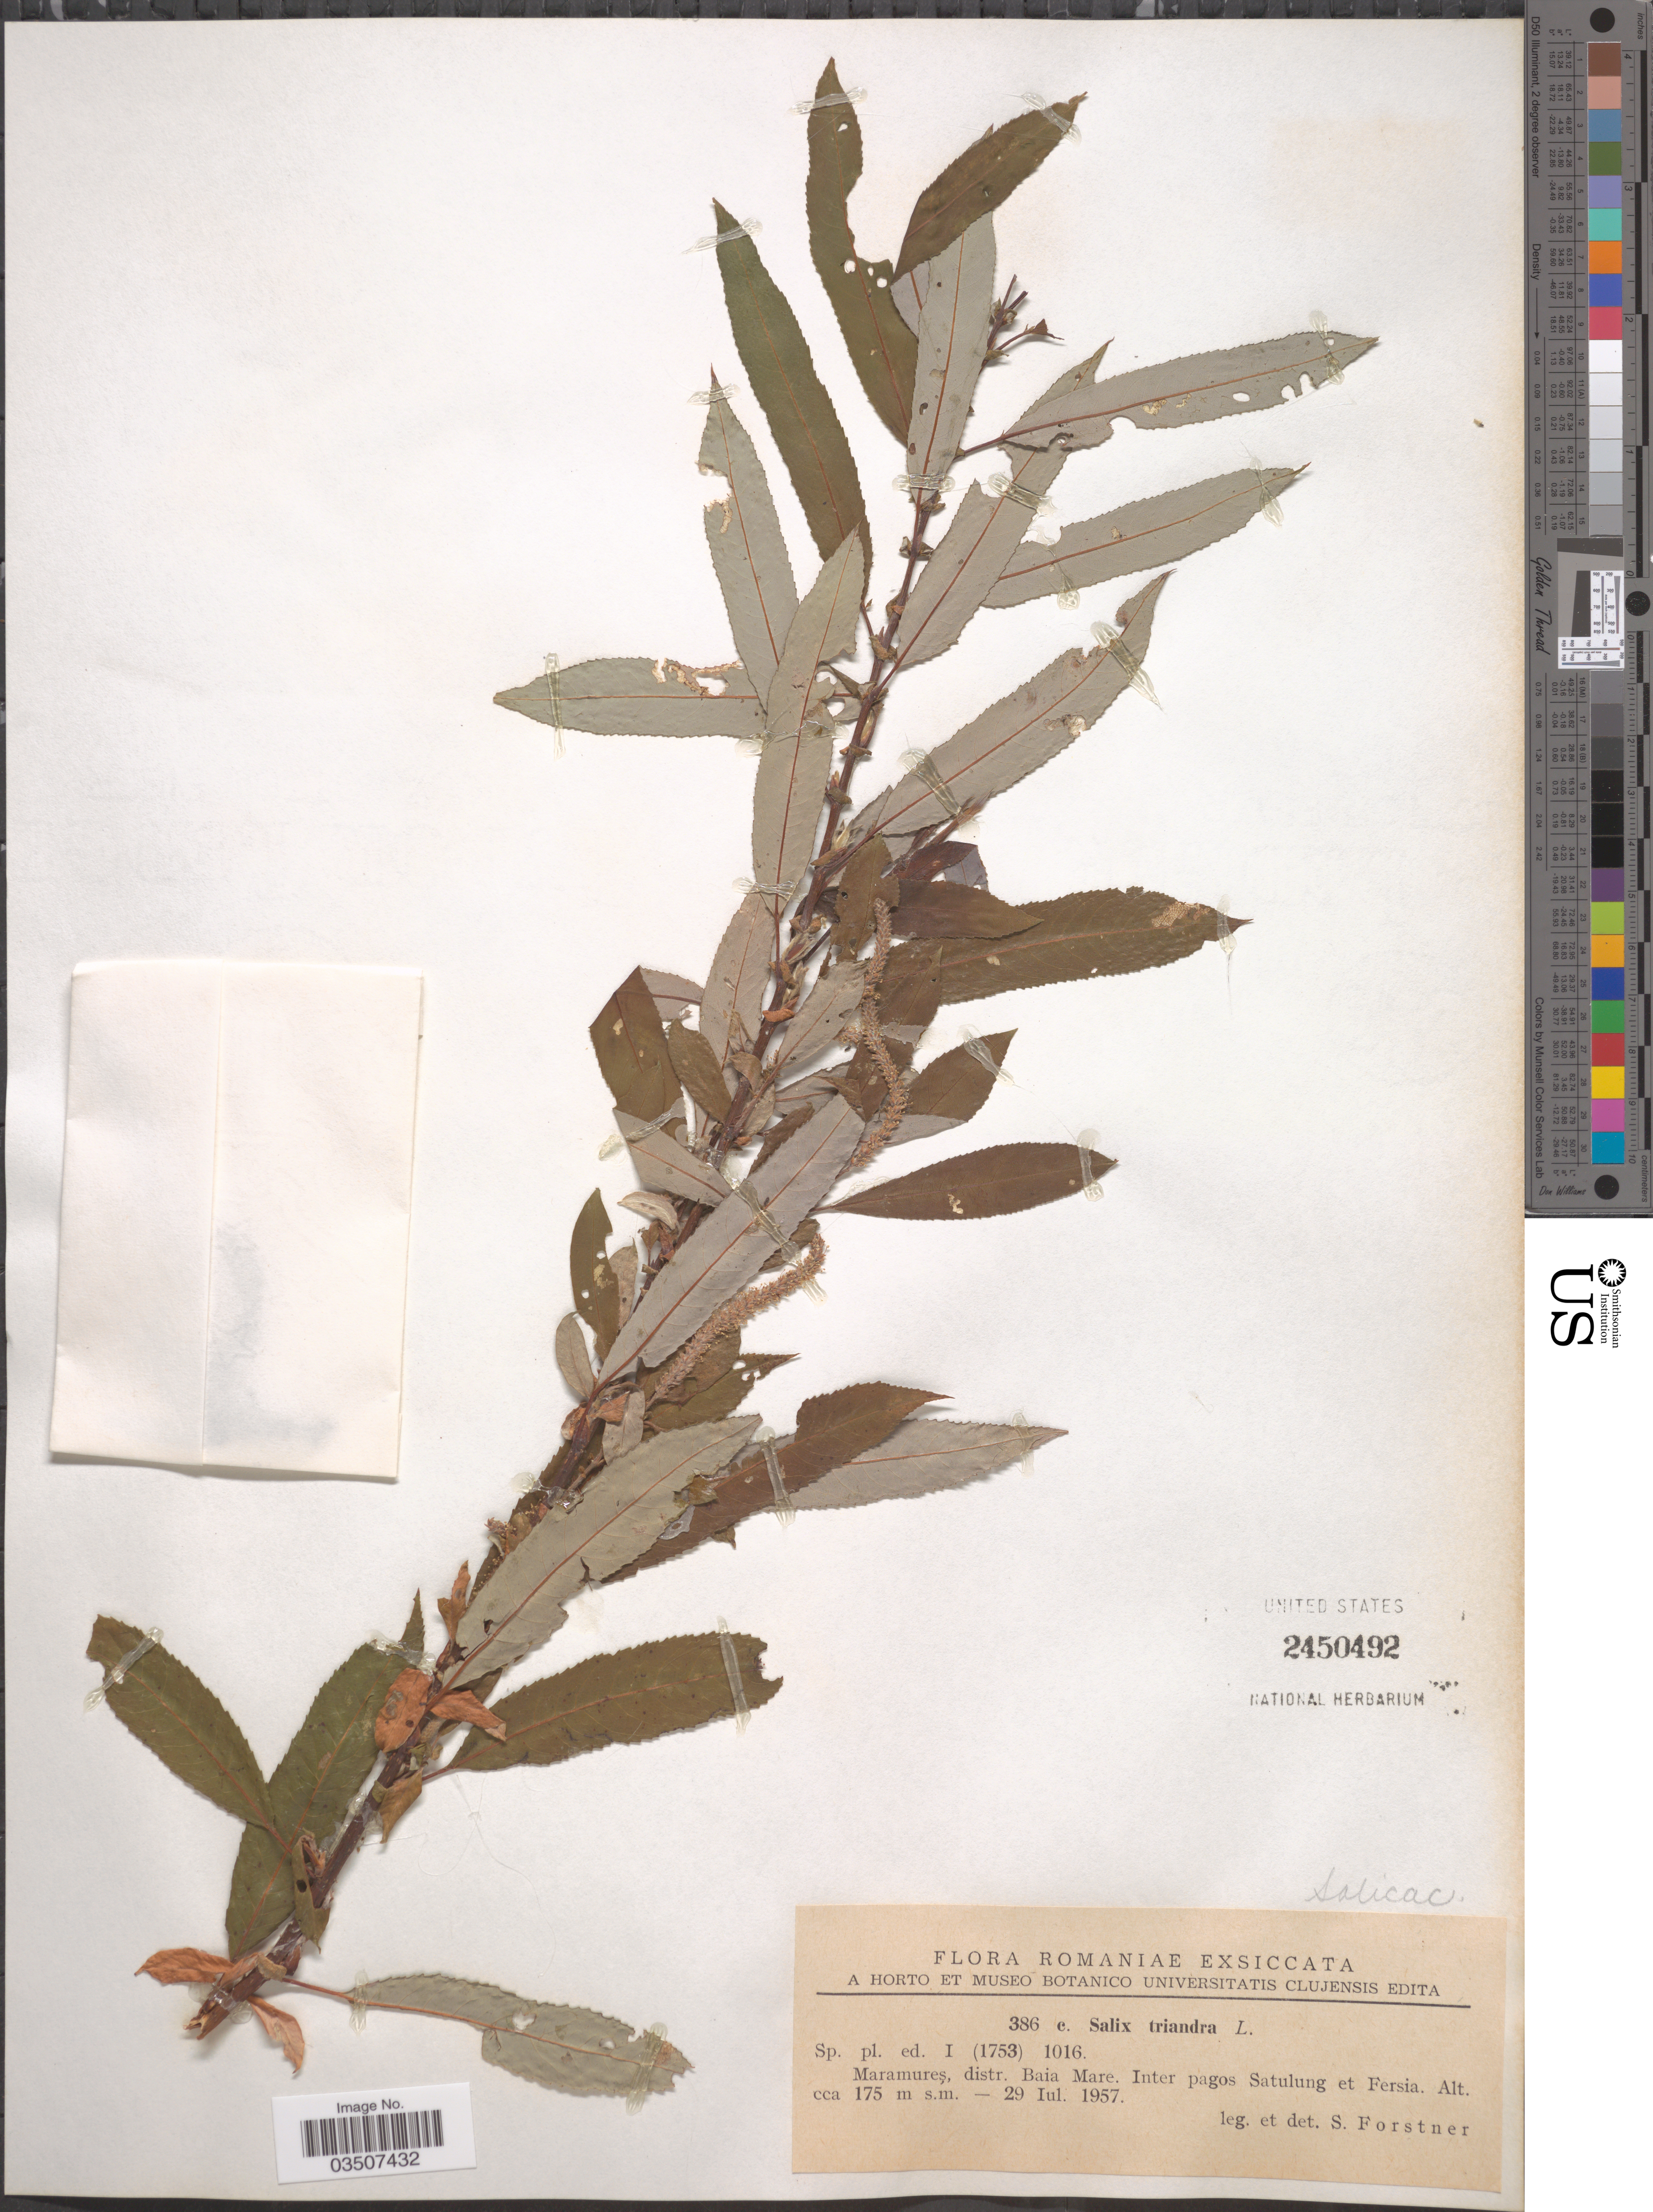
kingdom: Plantae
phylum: Tracheophyta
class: Magnoliopsida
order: Malpighiales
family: Salicaceae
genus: Salix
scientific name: Salix triandra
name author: L.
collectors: S. Forstner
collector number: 386c.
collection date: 1957-07-29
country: Romania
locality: Maramures, distr. Baia Mare. Inter pagos Satulung et Fersia.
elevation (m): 175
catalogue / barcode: US 2450492